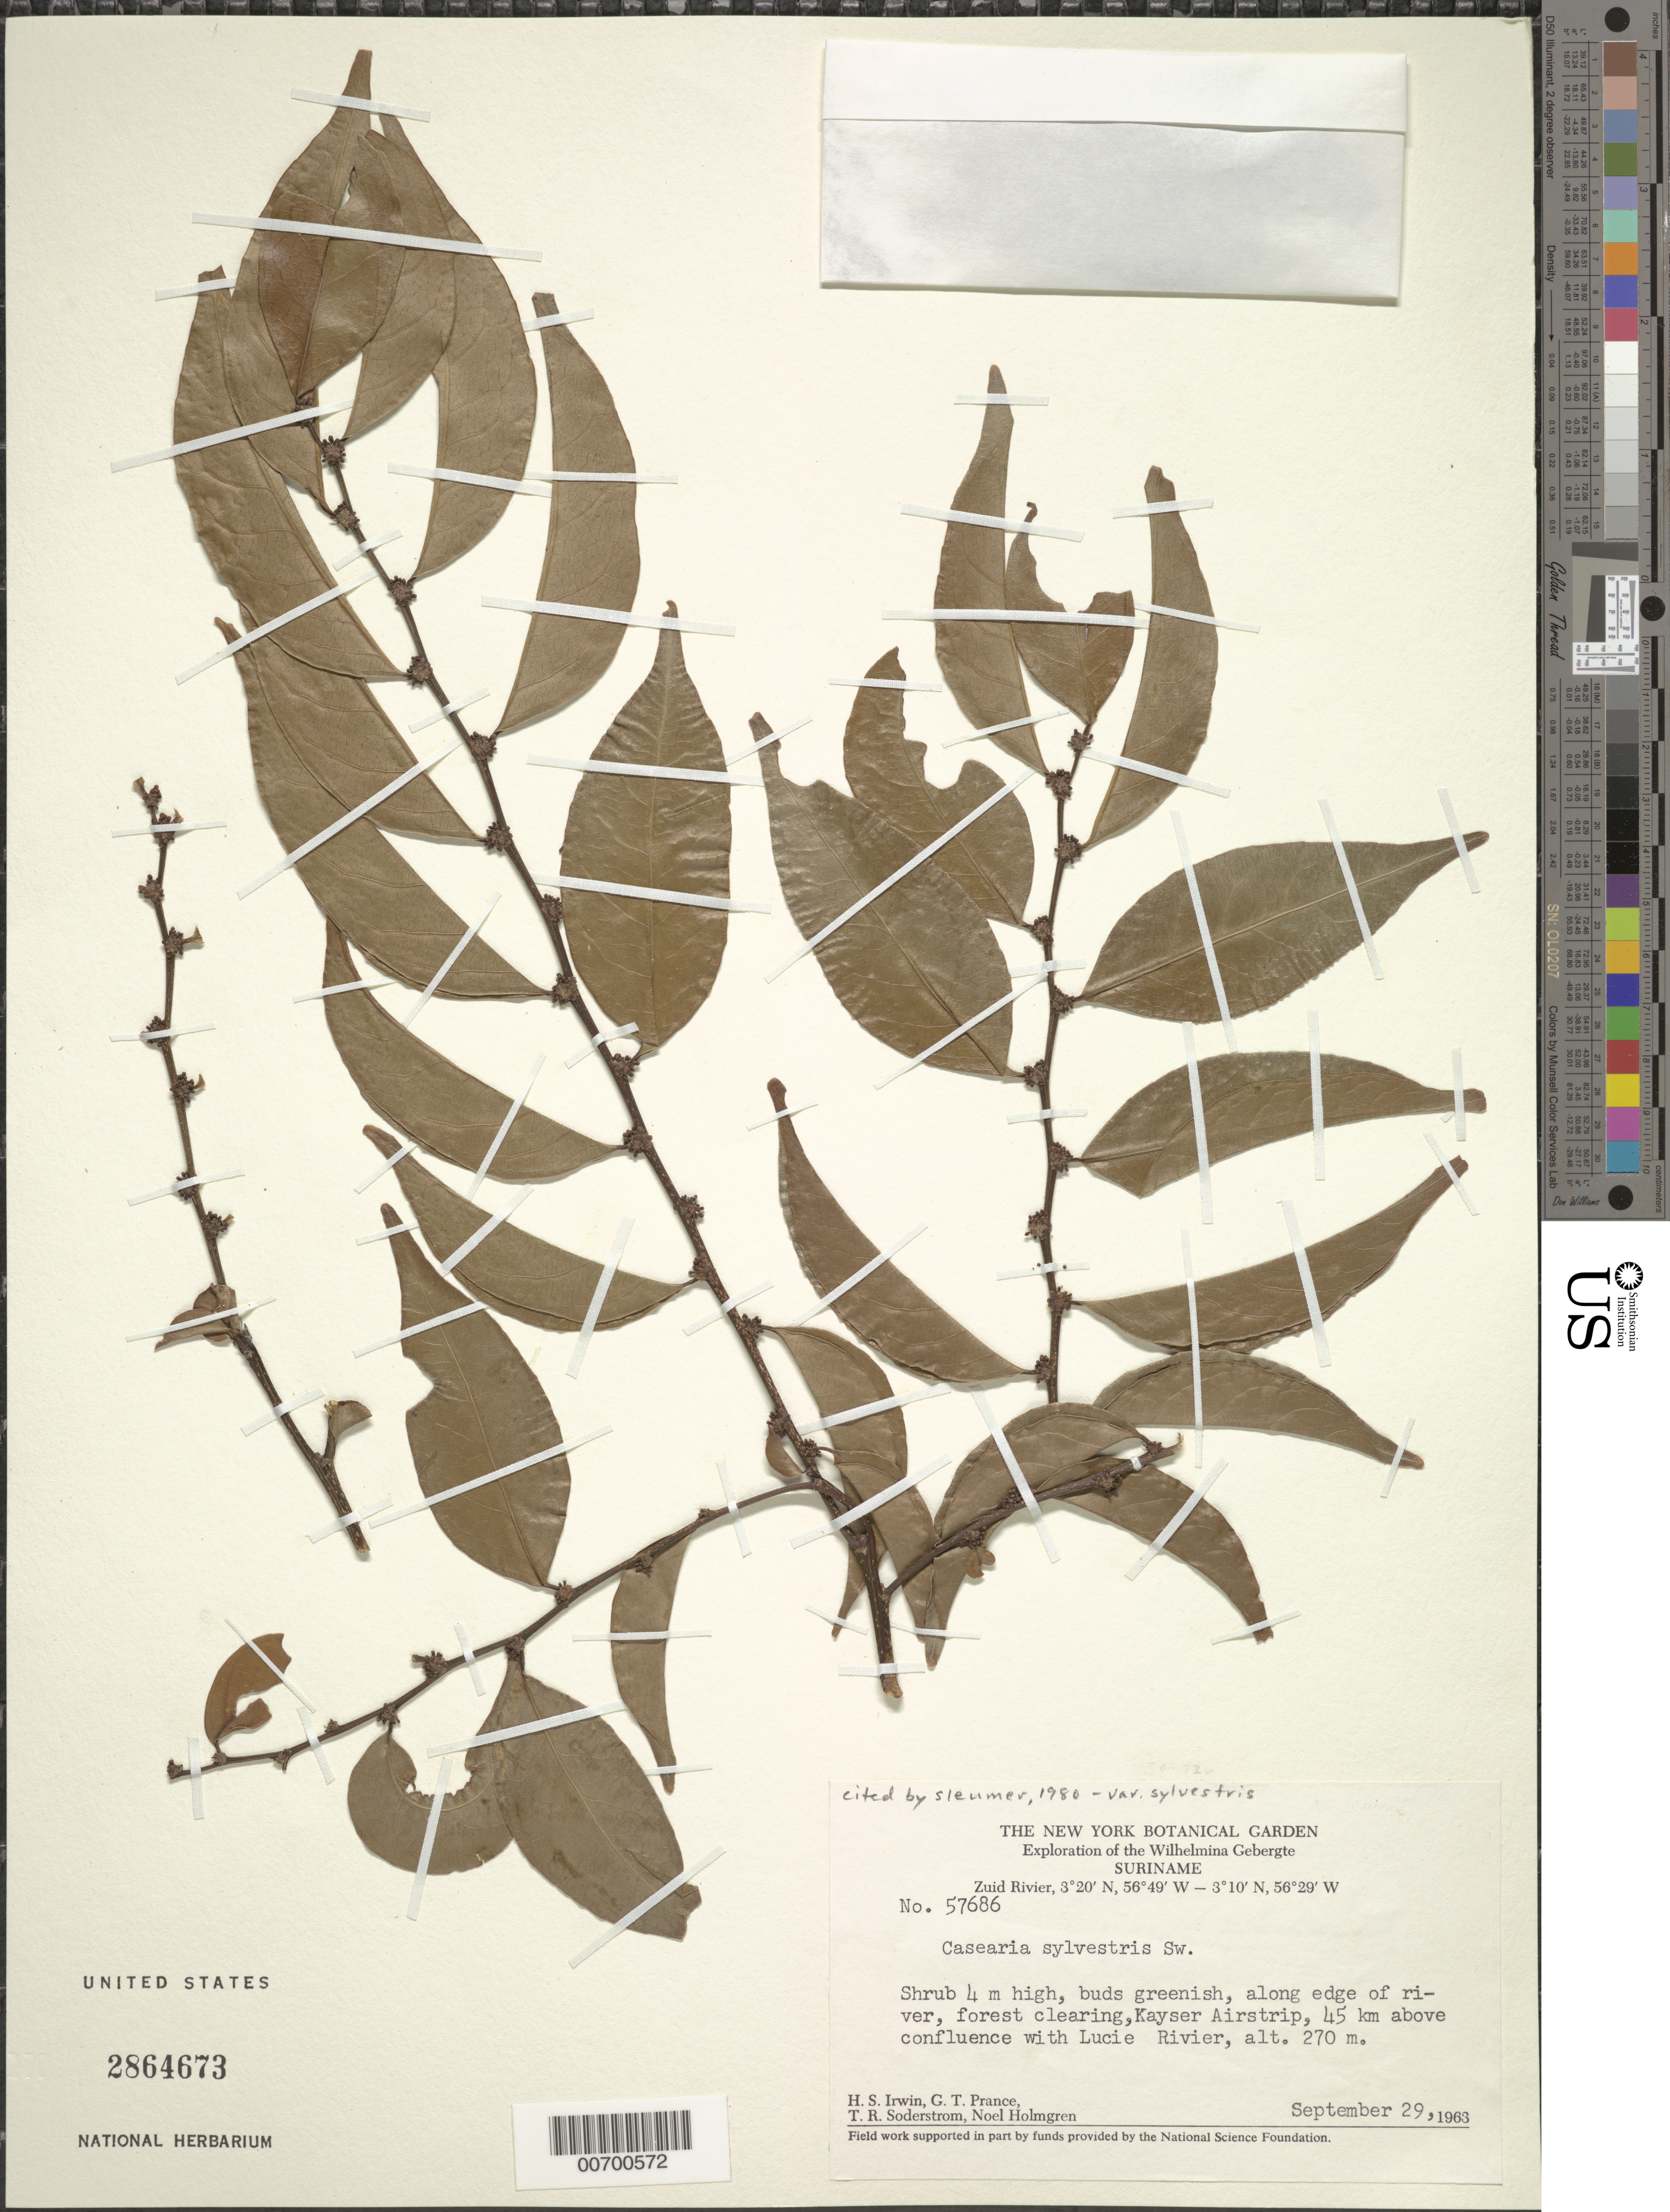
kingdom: Plantae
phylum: Tracheophyta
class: Magnoliopsida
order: Malpighiales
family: Salicaceae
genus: Casearia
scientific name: Casearia sylvestris var. sylvestris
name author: Sw.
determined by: Sleumer, H. O.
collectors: H. Irwin, G. T. Prance, T. R. Soderstrom & N. H. Holmgren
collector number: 57686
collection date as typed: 29-Sep-63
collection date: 1963-09-29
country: Suriname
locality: Kayser Airstrip, Zuid R., 45 km above confl. with Lucie R., Wilhelmina Gebergte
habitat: Along edge of river, forest clearing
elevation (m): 270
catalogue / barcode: US 2864673